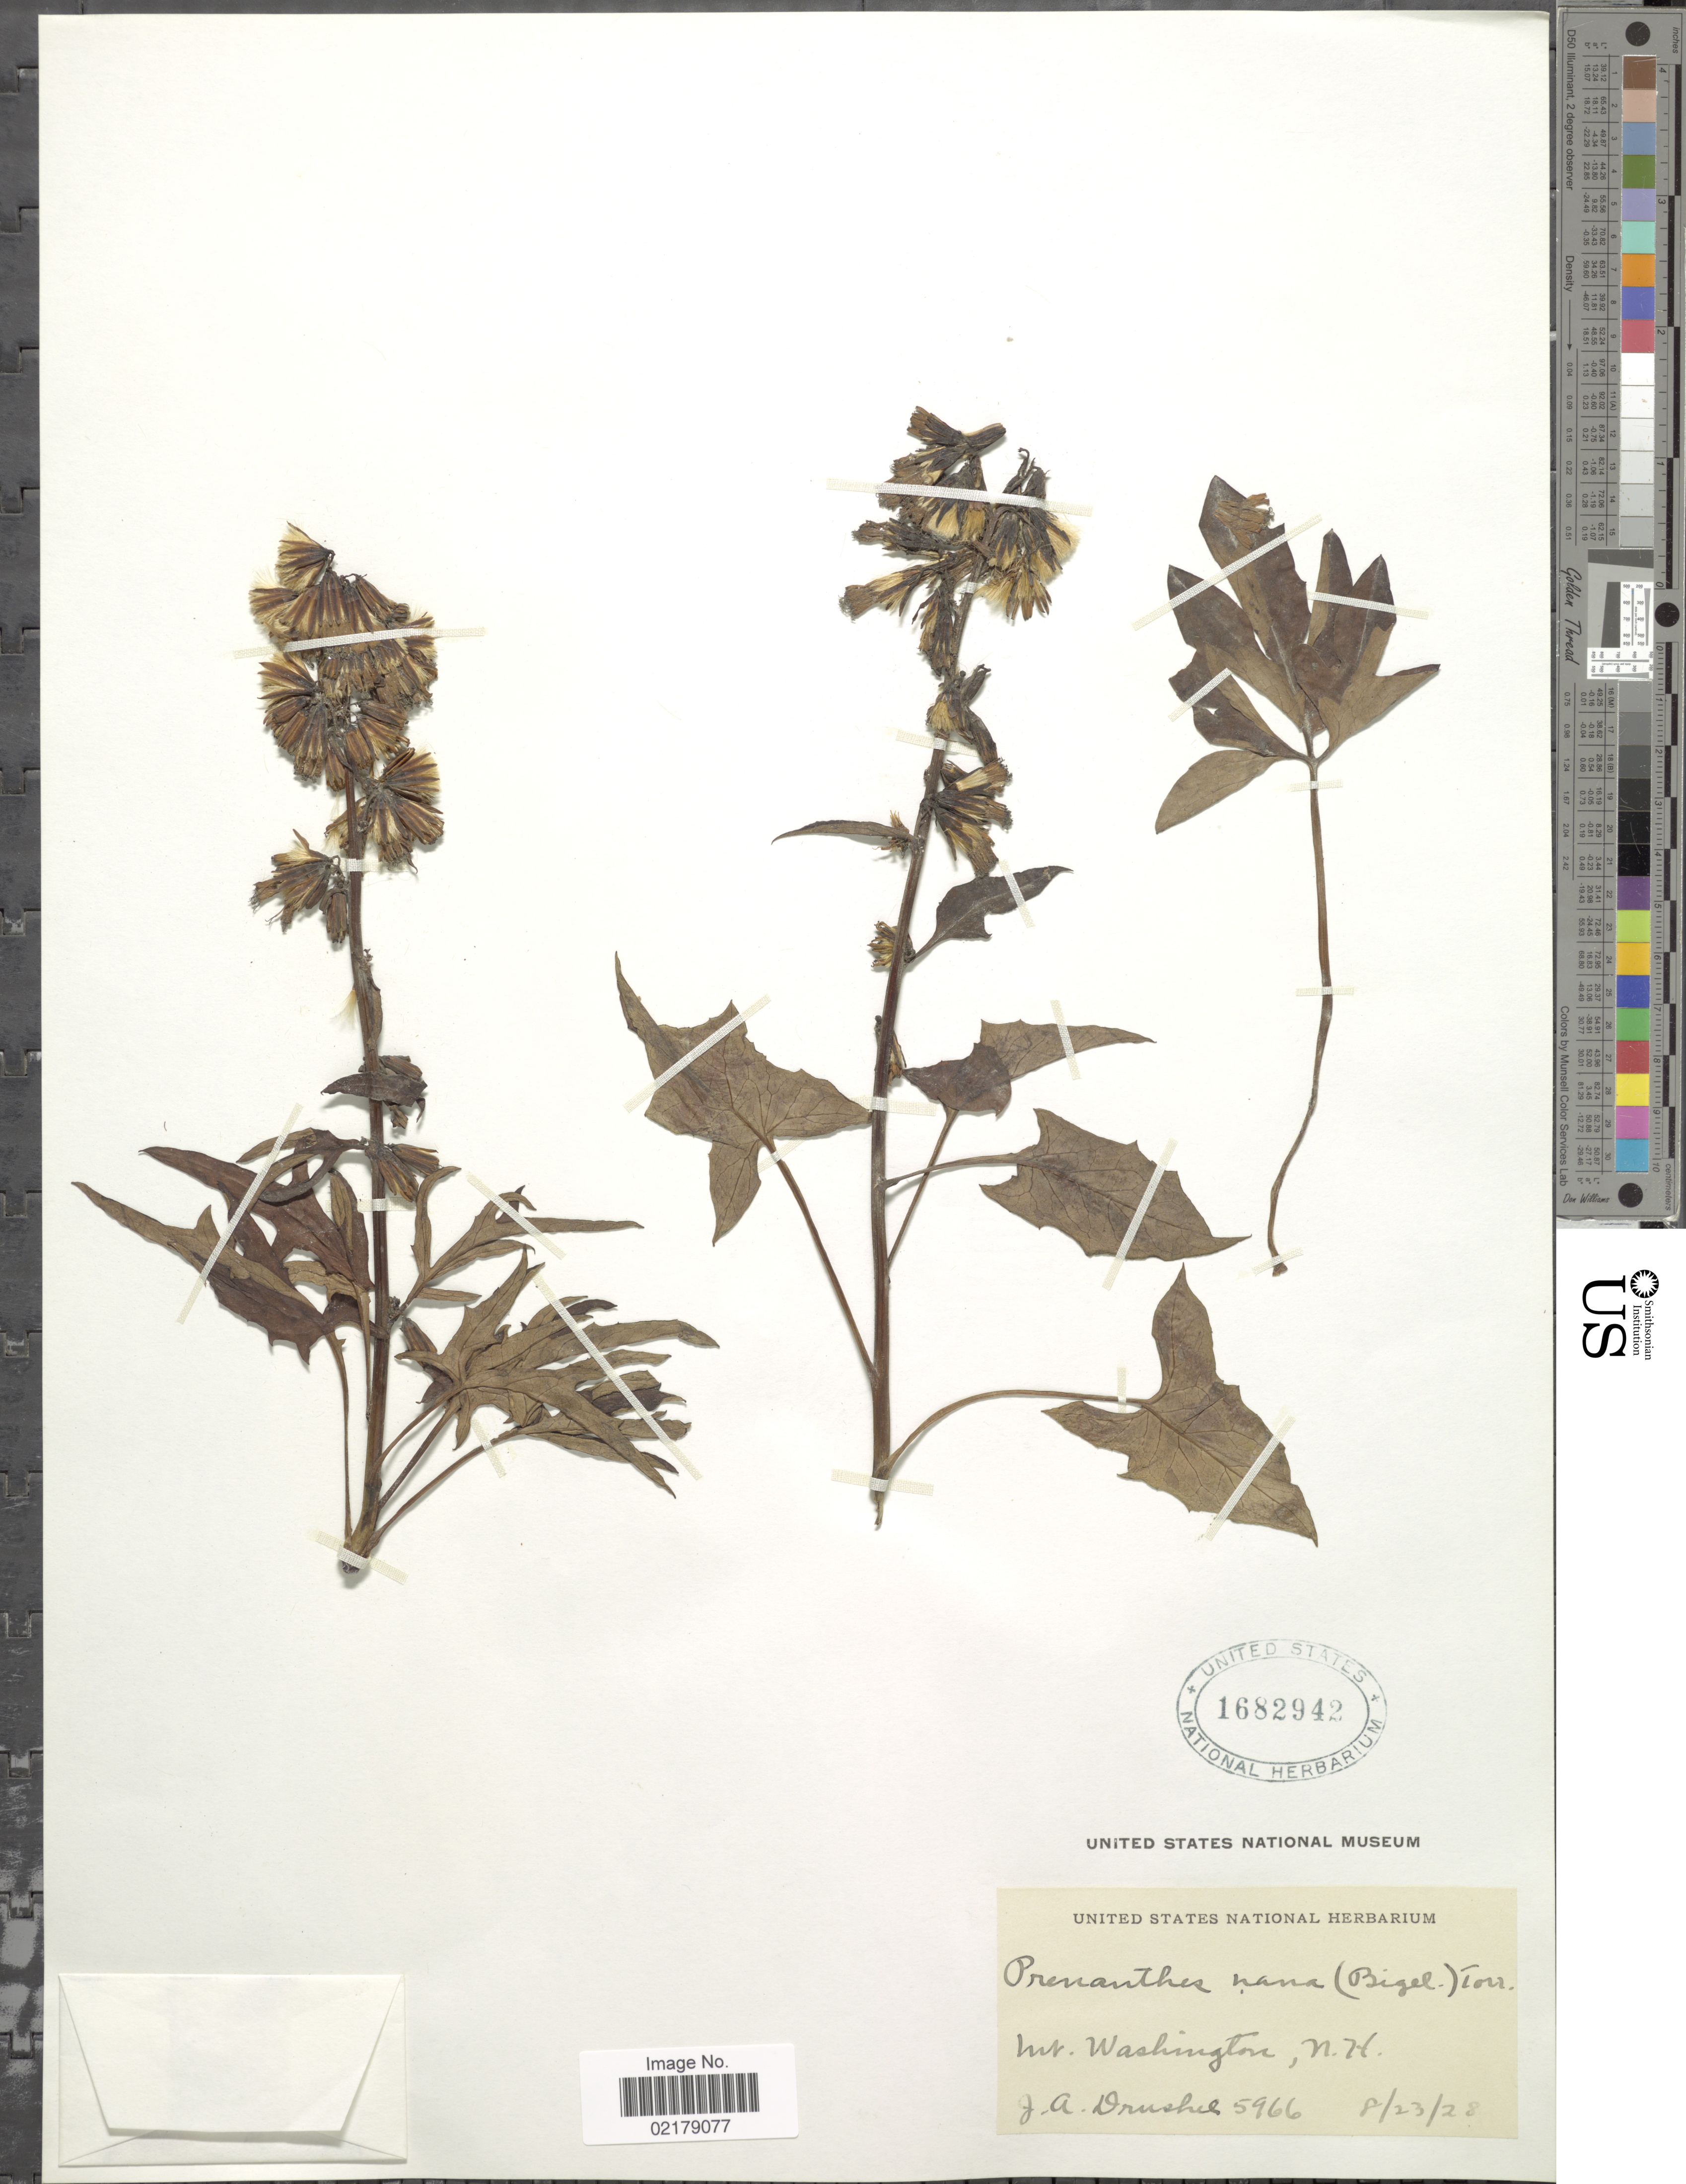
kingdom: Plantae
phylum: Tracheophyta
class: Magnoliopsida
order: Asterales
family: Asteraceae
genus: Nabalus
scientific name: Nabalus trifoliolatus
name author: Cass.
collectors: J. A. Drushel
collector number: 5966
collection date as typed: Transcribed d/m/y: 23/8/28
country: United States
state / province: New Hampshire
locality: Mt Washington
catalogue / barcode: US 1682942